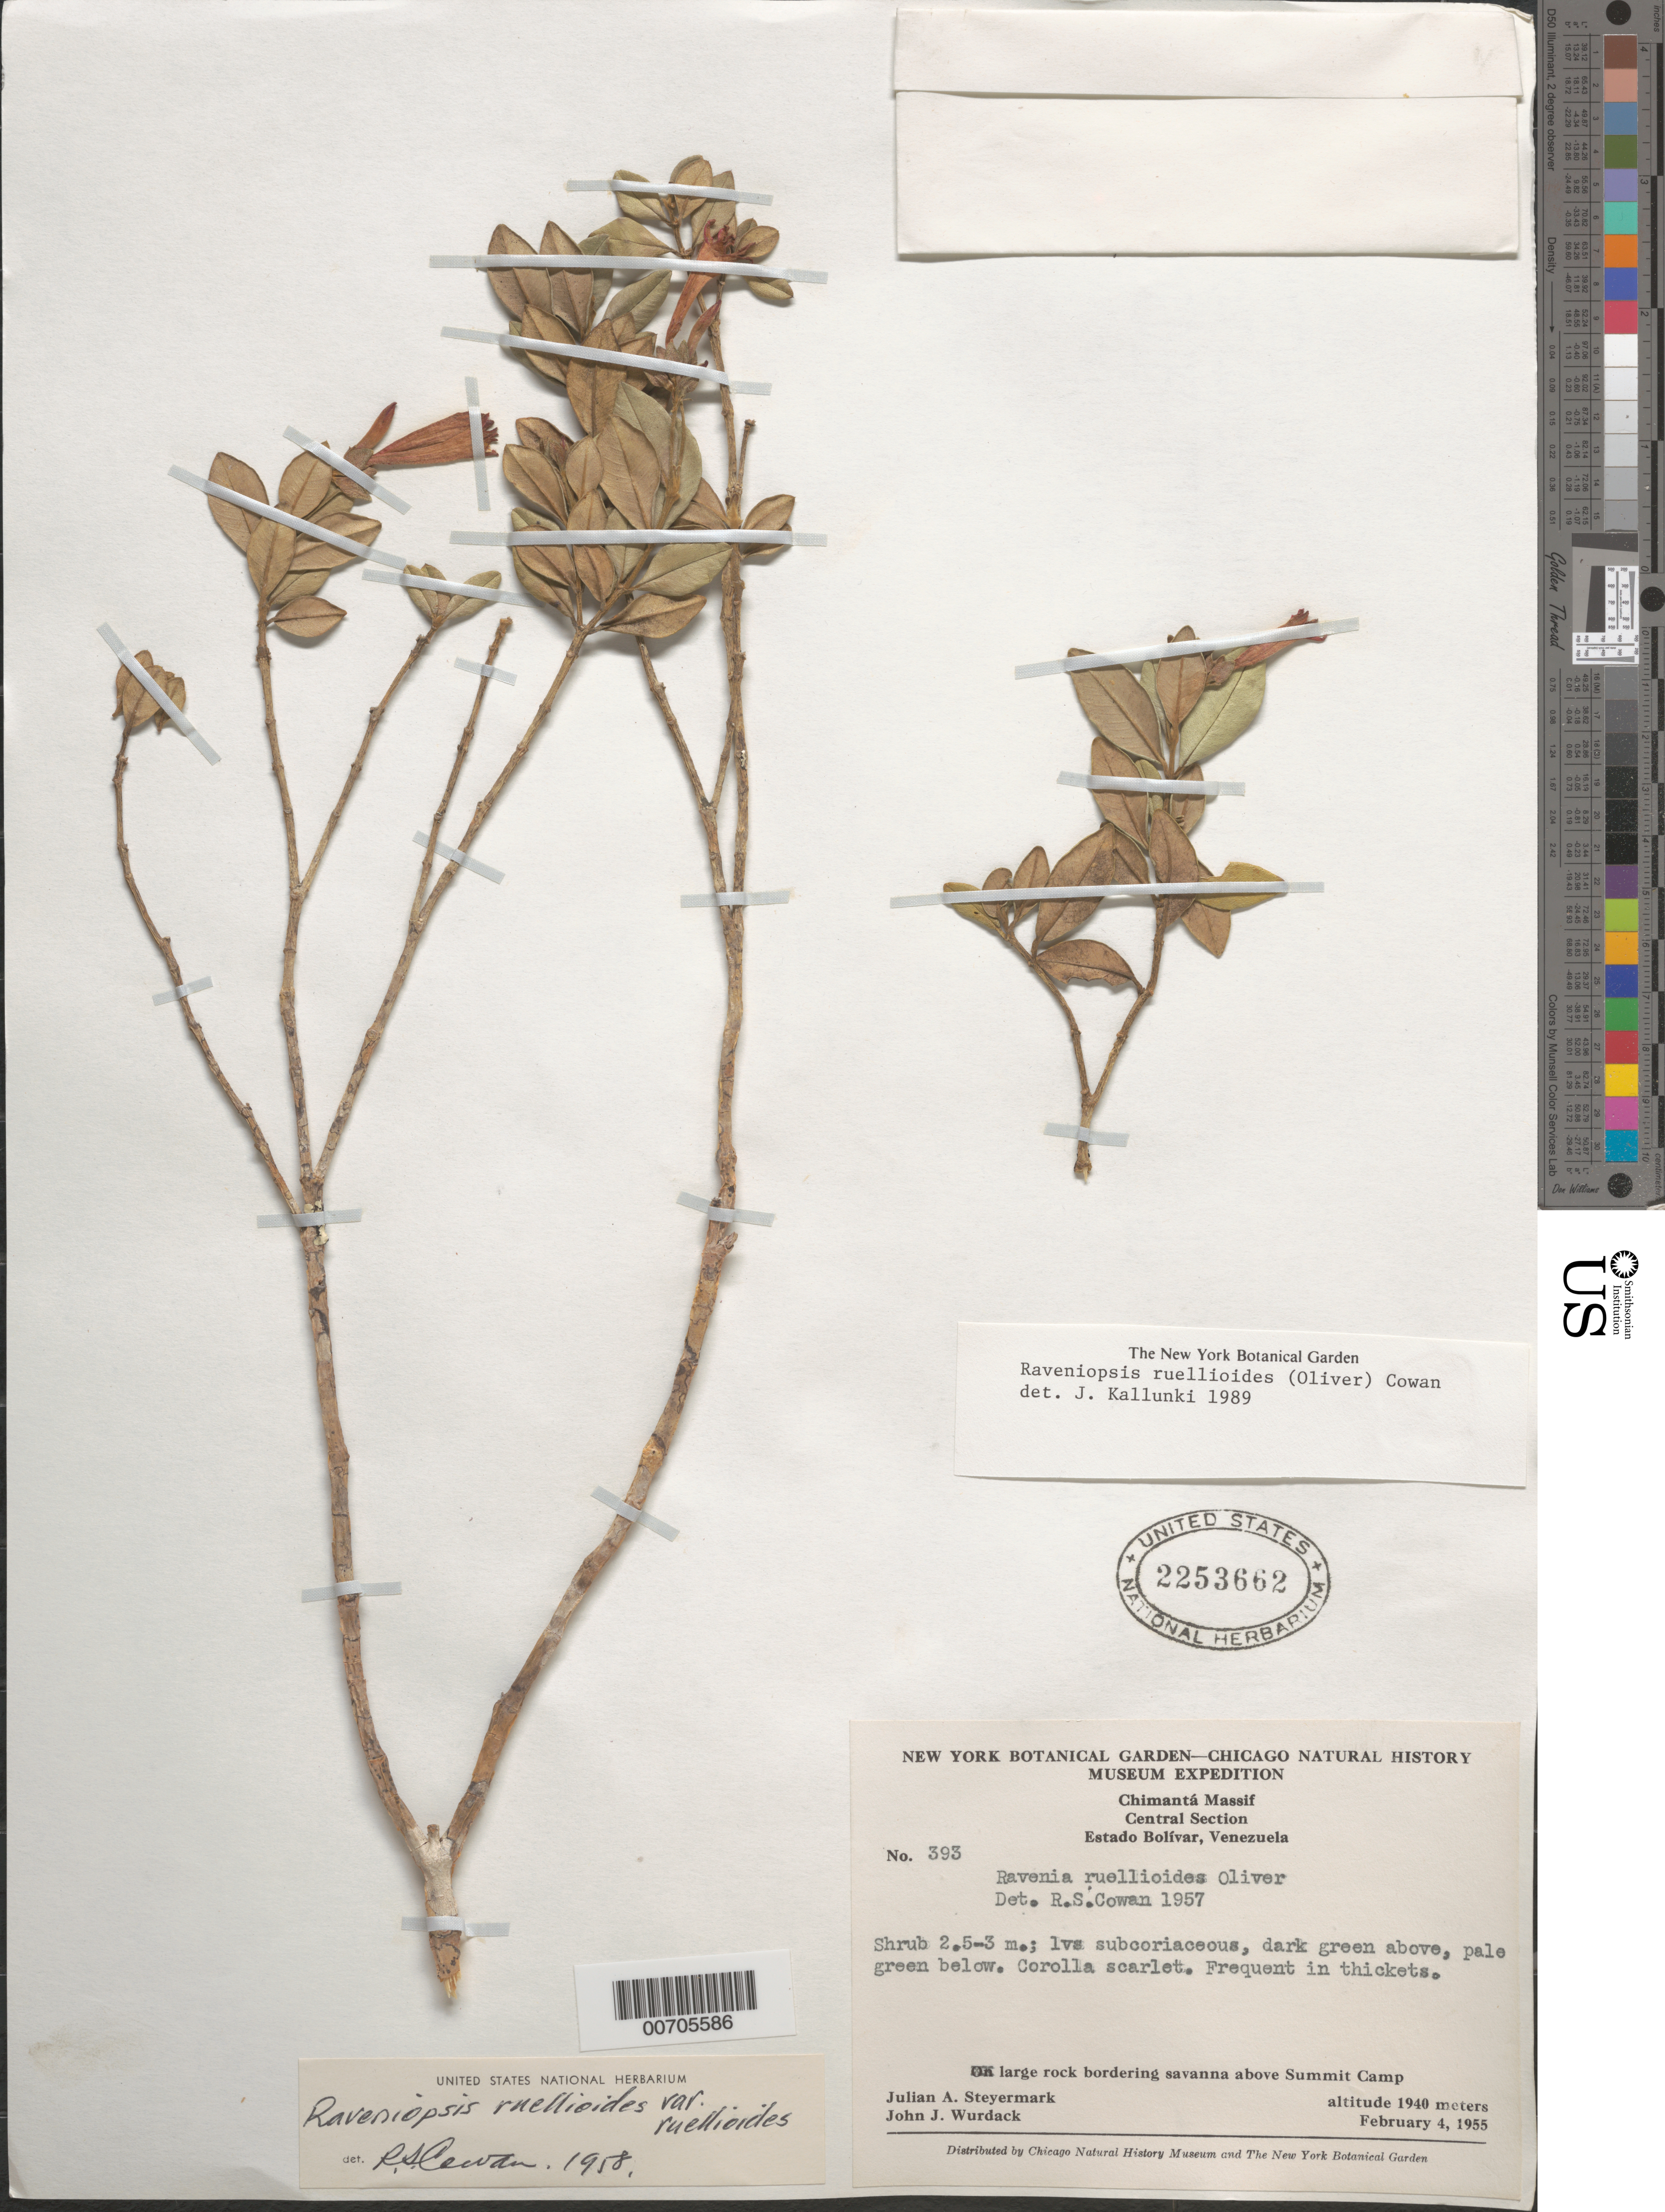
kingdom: Plantae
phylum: Tracheophyta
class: Magnoliopsida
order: Sapindales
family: Rutaceae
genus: Raveniopsis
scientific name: Raveniopsis ruellioides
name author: (Oliv.) R.S. Cowan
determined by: Kallunki, Jacquelyn A.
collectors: J. Steyermark & J. J. Wurdack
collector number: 55 393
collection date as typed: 4-Feb-55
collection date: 1955-02-04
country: Venezuela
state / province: Bolívar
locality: Chimantá Massif, Central Section, Summit Camp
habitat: In thickets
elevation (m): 1940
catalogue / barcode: US 2253662